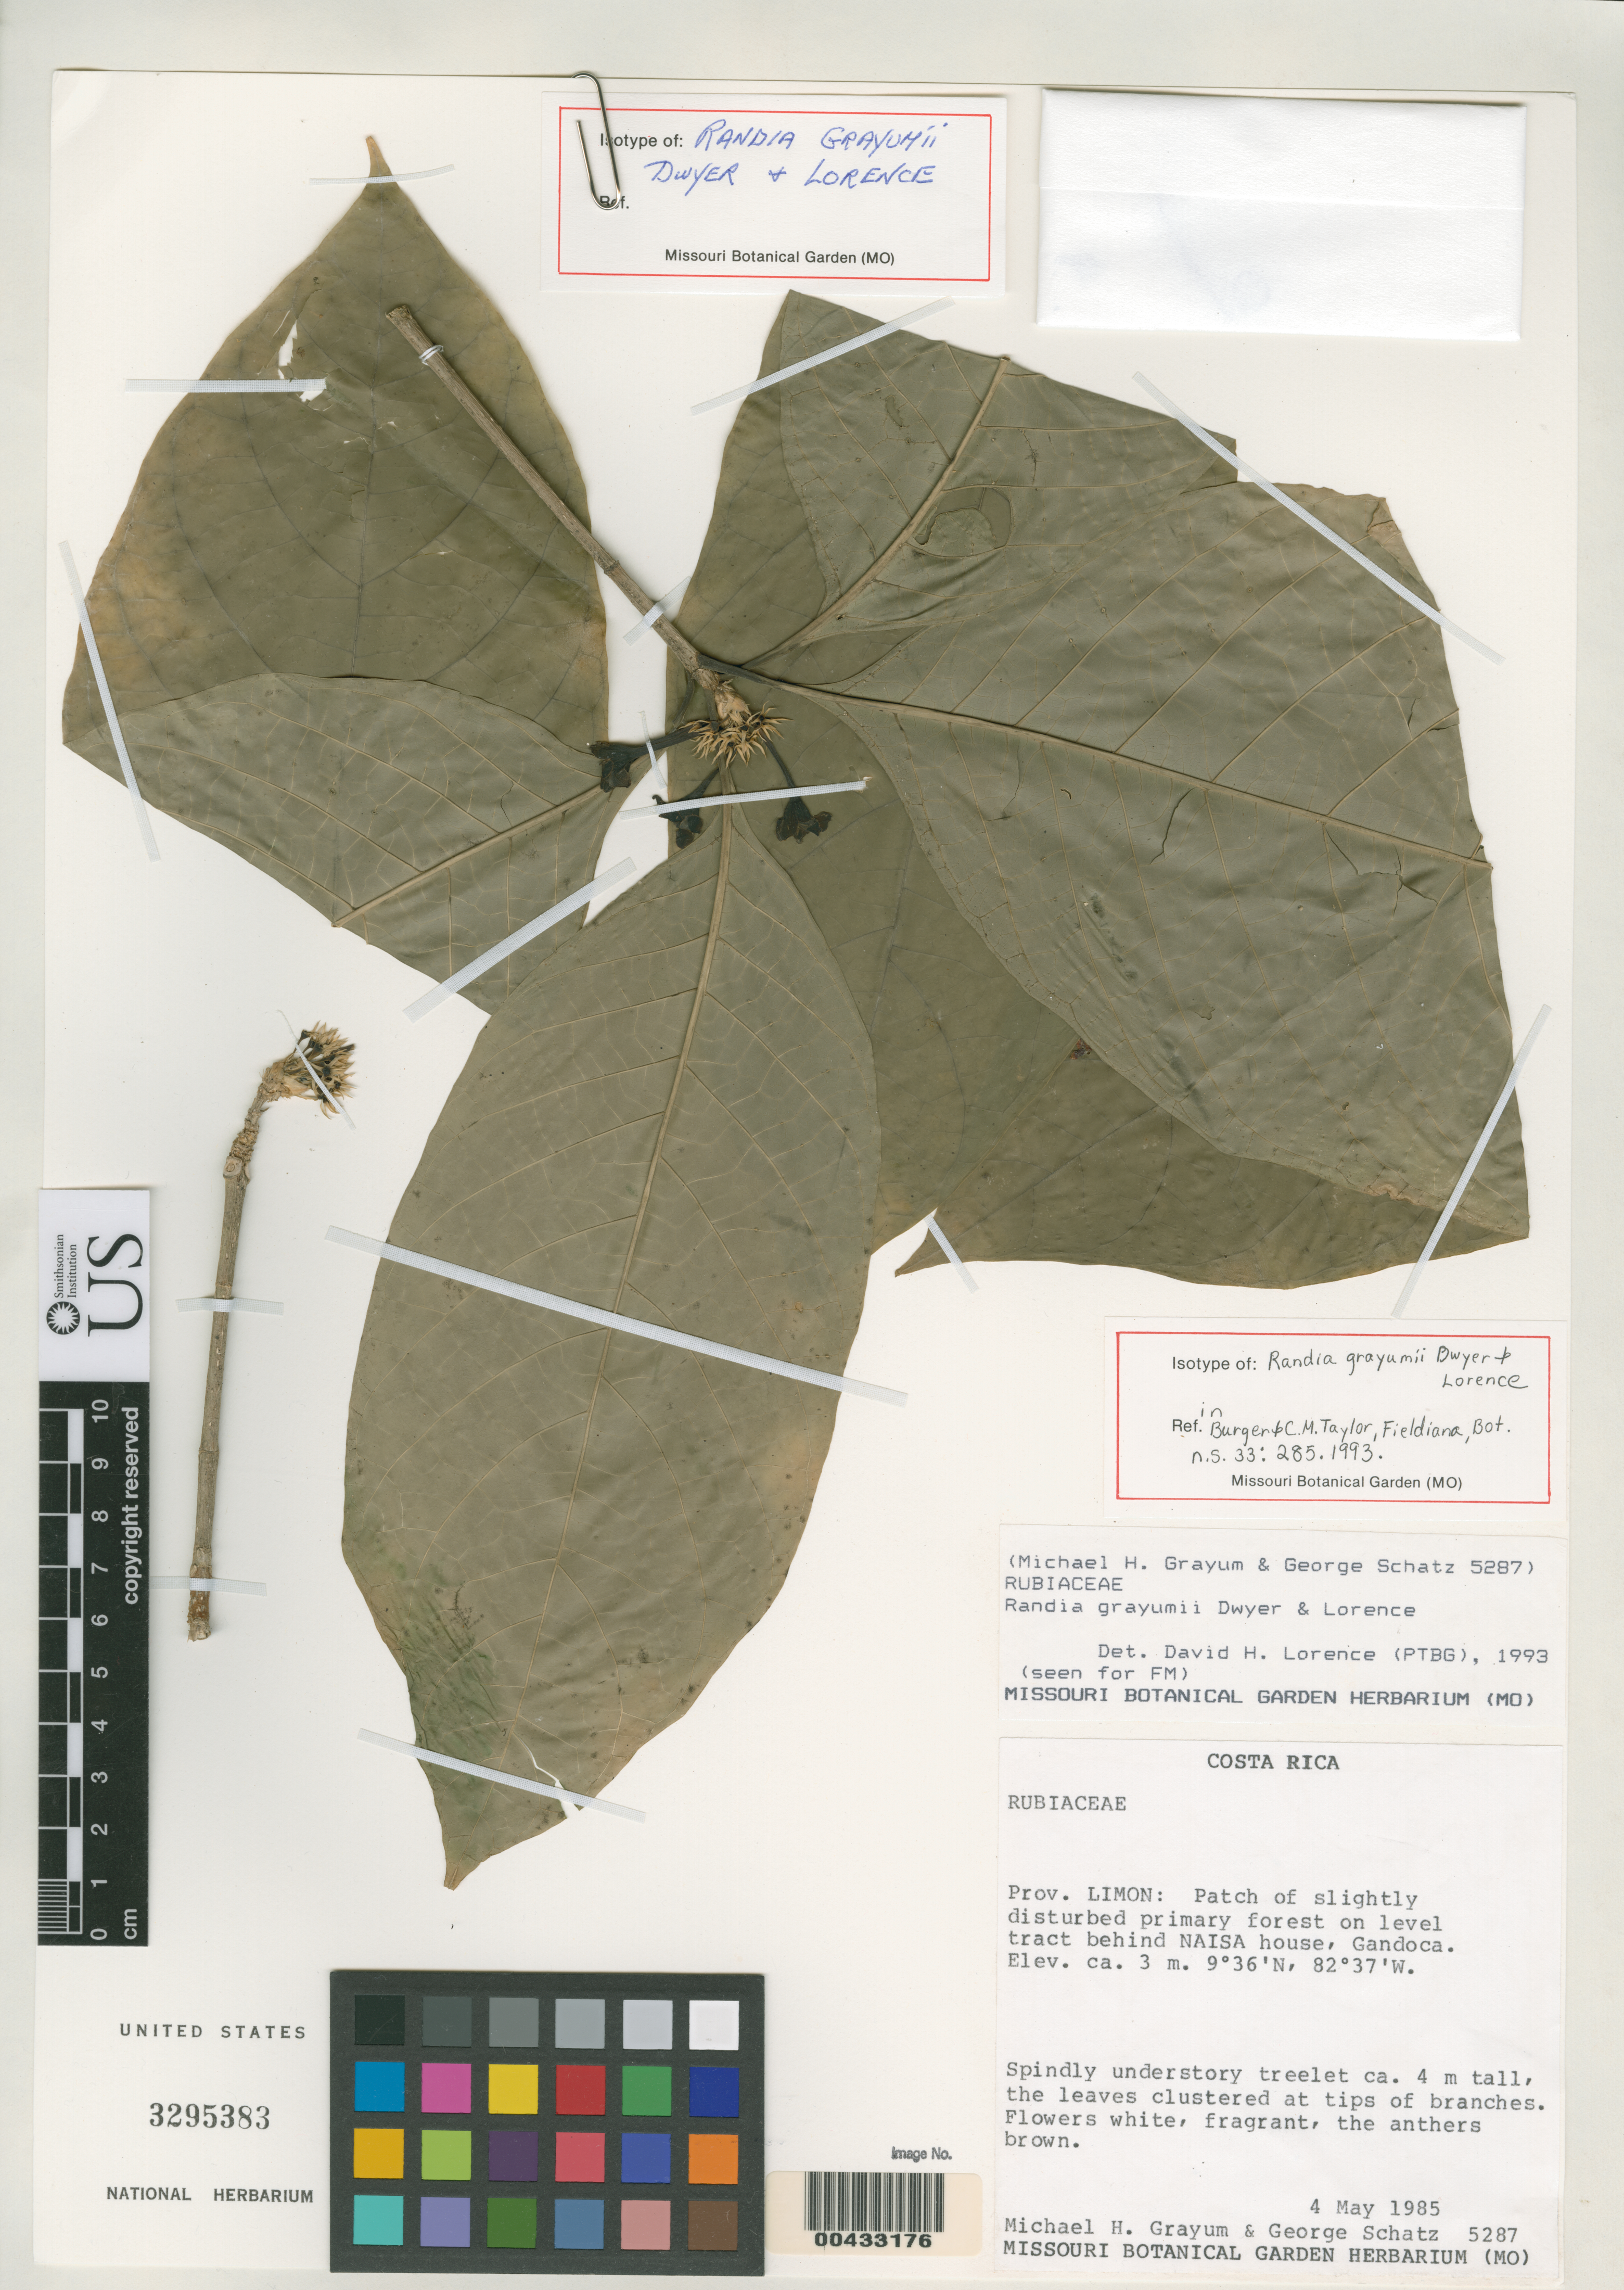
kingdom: Plantae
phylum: Tracheophyta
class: Magnoliopsida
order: Gentianales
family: Rubiaceae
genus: Randia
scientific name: Randia grayumii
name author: Dwyer & Lorence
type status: Isotype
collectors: M. H. Grayum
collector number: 5287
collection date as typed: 04 May 1985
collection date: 1985-05-04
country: Costa Rica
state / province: Limón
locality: Forest on level tract behind Naisa house, Gandoca.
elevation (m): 3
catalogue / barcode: US 3295383